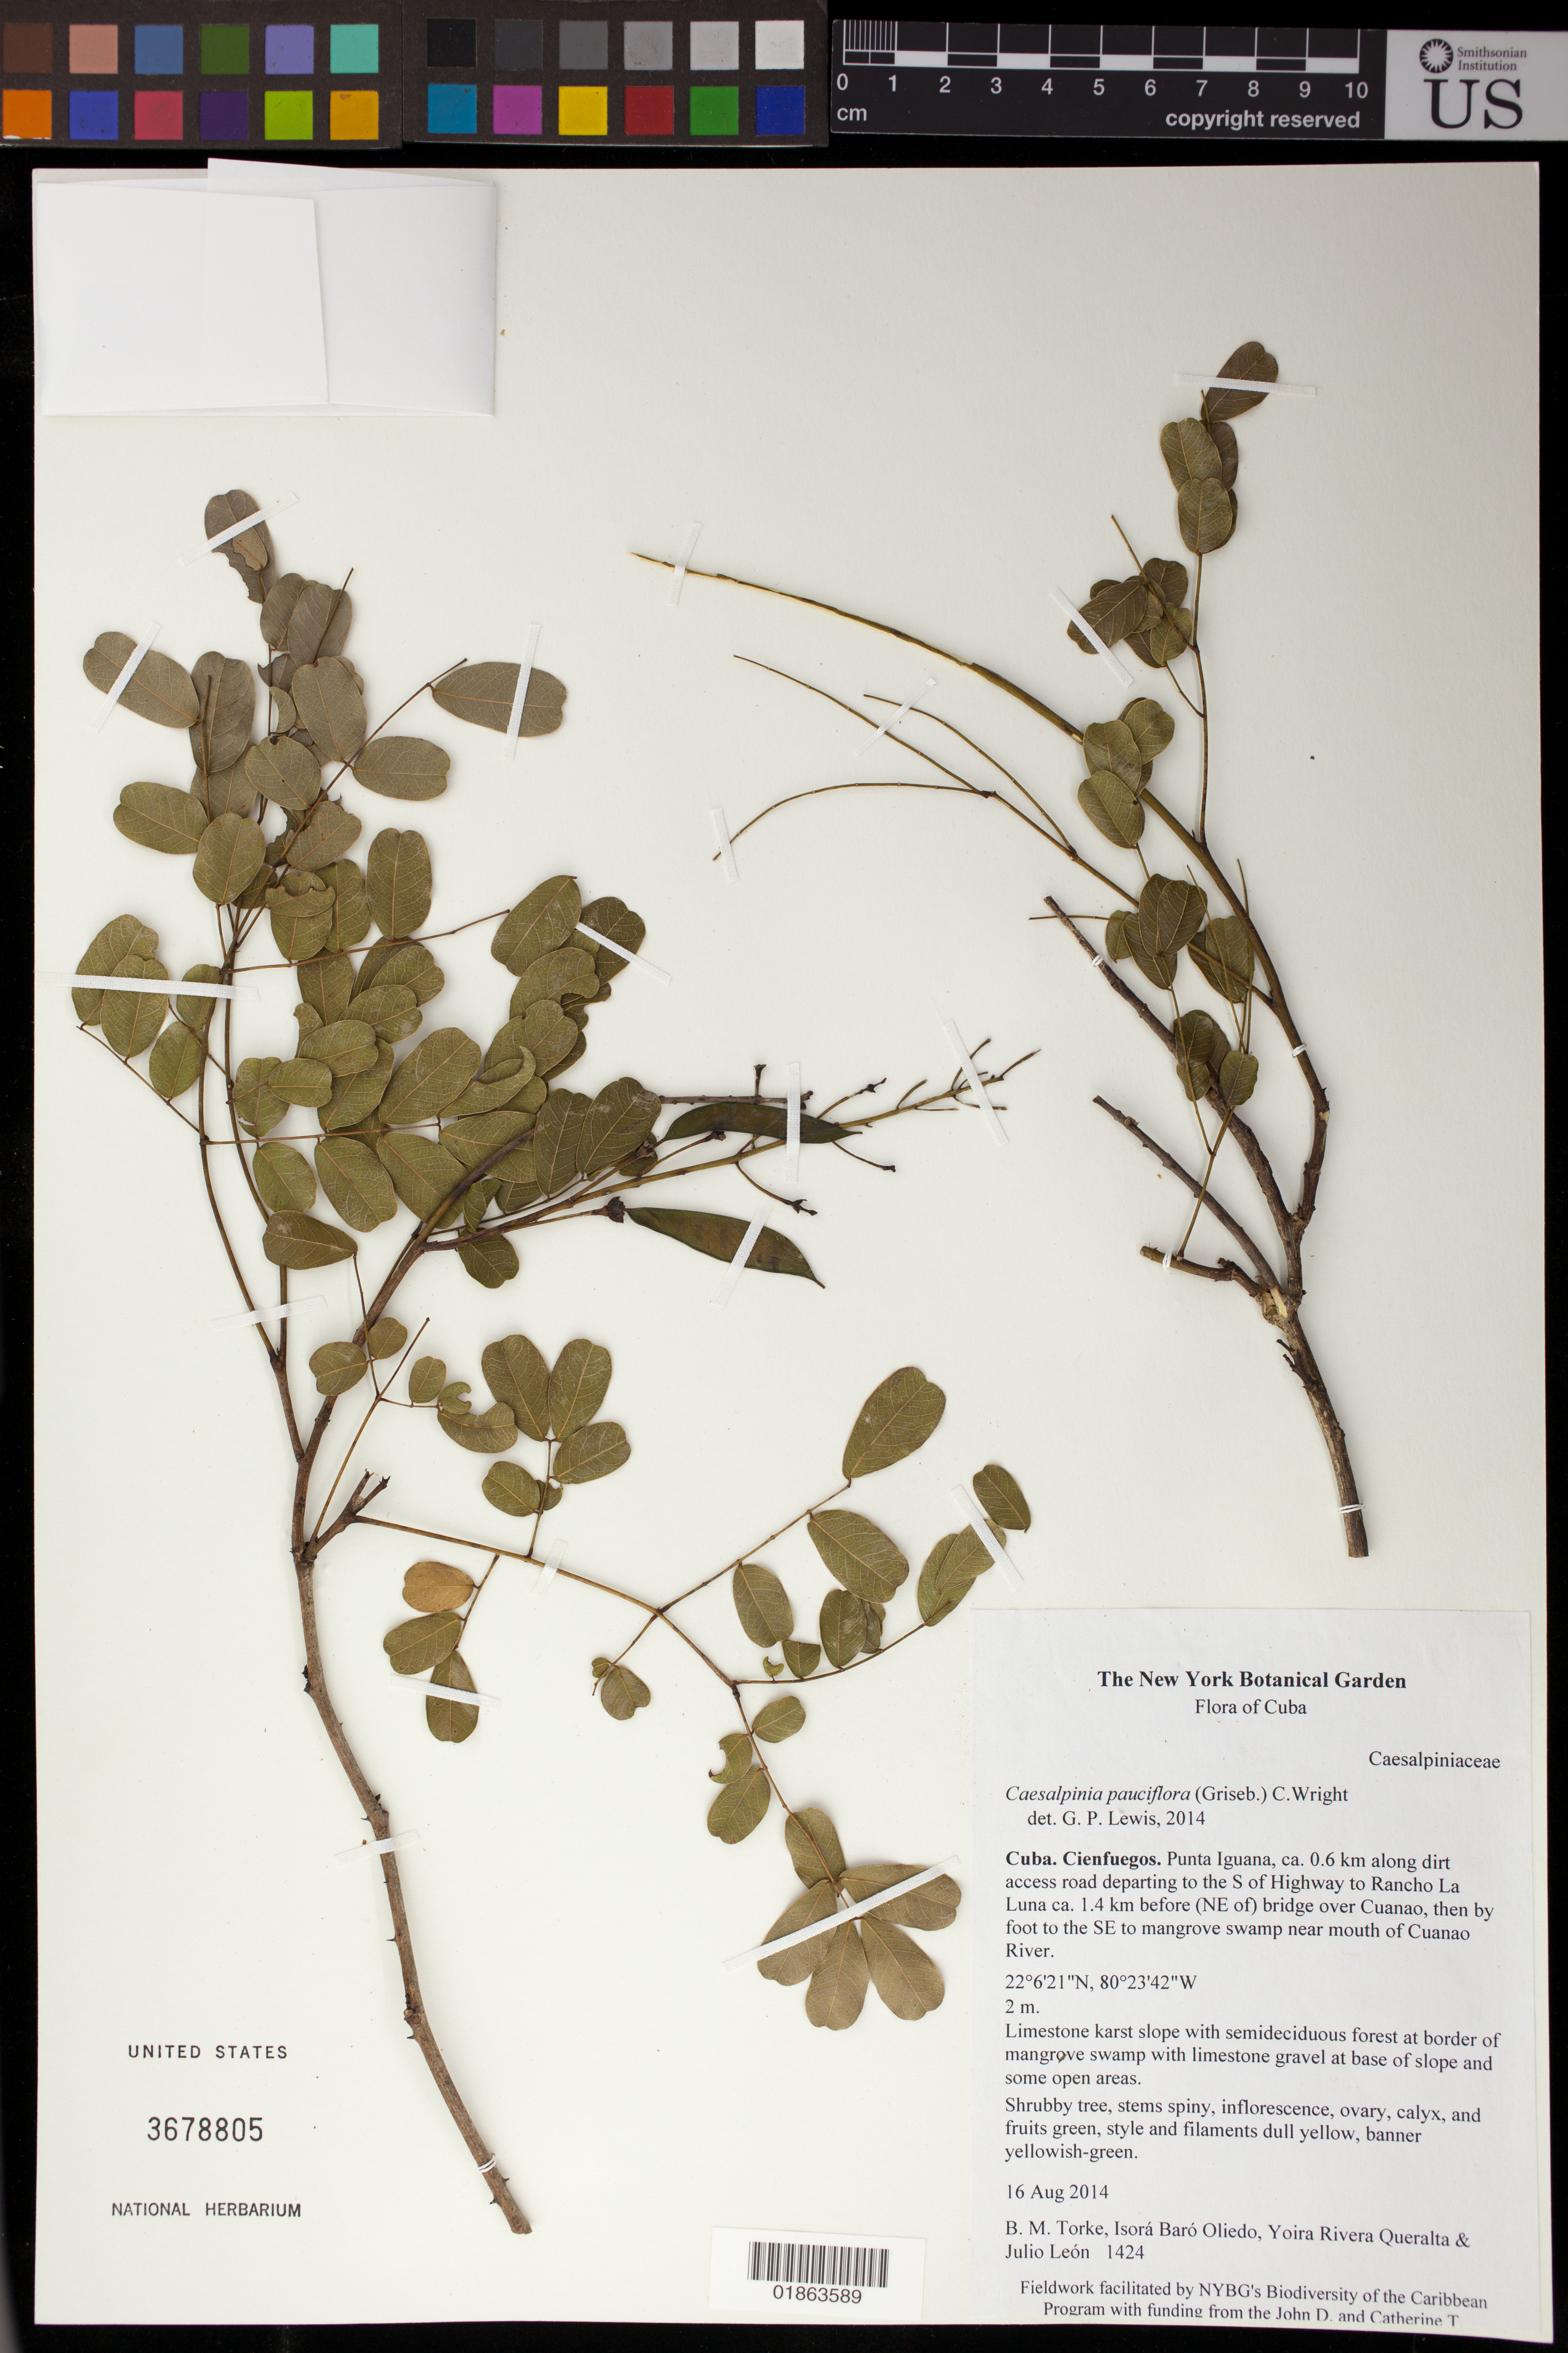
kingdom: Plantae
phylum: Tracheophyta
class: Magnoliopsida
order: Fabales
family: Fabaceae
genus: Caesalpinia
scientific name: Caesalpinia bahamensis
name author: Lam.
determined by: Strong, Mark T., (BOT), Smithsonian Institution - National Museum of Natural History (UNITED STATES)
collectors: B. M. Torke, I. Baró Oliedo, Y. Rivera Queralta & J. León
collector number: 1424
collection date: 2014-08-16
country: Cuba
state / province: Cienfuegos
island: Cuba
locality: Punta Iguana, ca. 0.6 km along dirt access road depating to the S of Highway to Rancho La Luna, ca. 1.4 km before (NE of) bridge over Cuanao, then by foot to the SE to mangrove swamp near mouth of Cuanao River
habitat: Limestone karst slope with semideciduous forest at border of mangrove swamp with limestone gravel at base of slope and some open areas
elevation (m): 2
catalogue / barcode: US 3678805